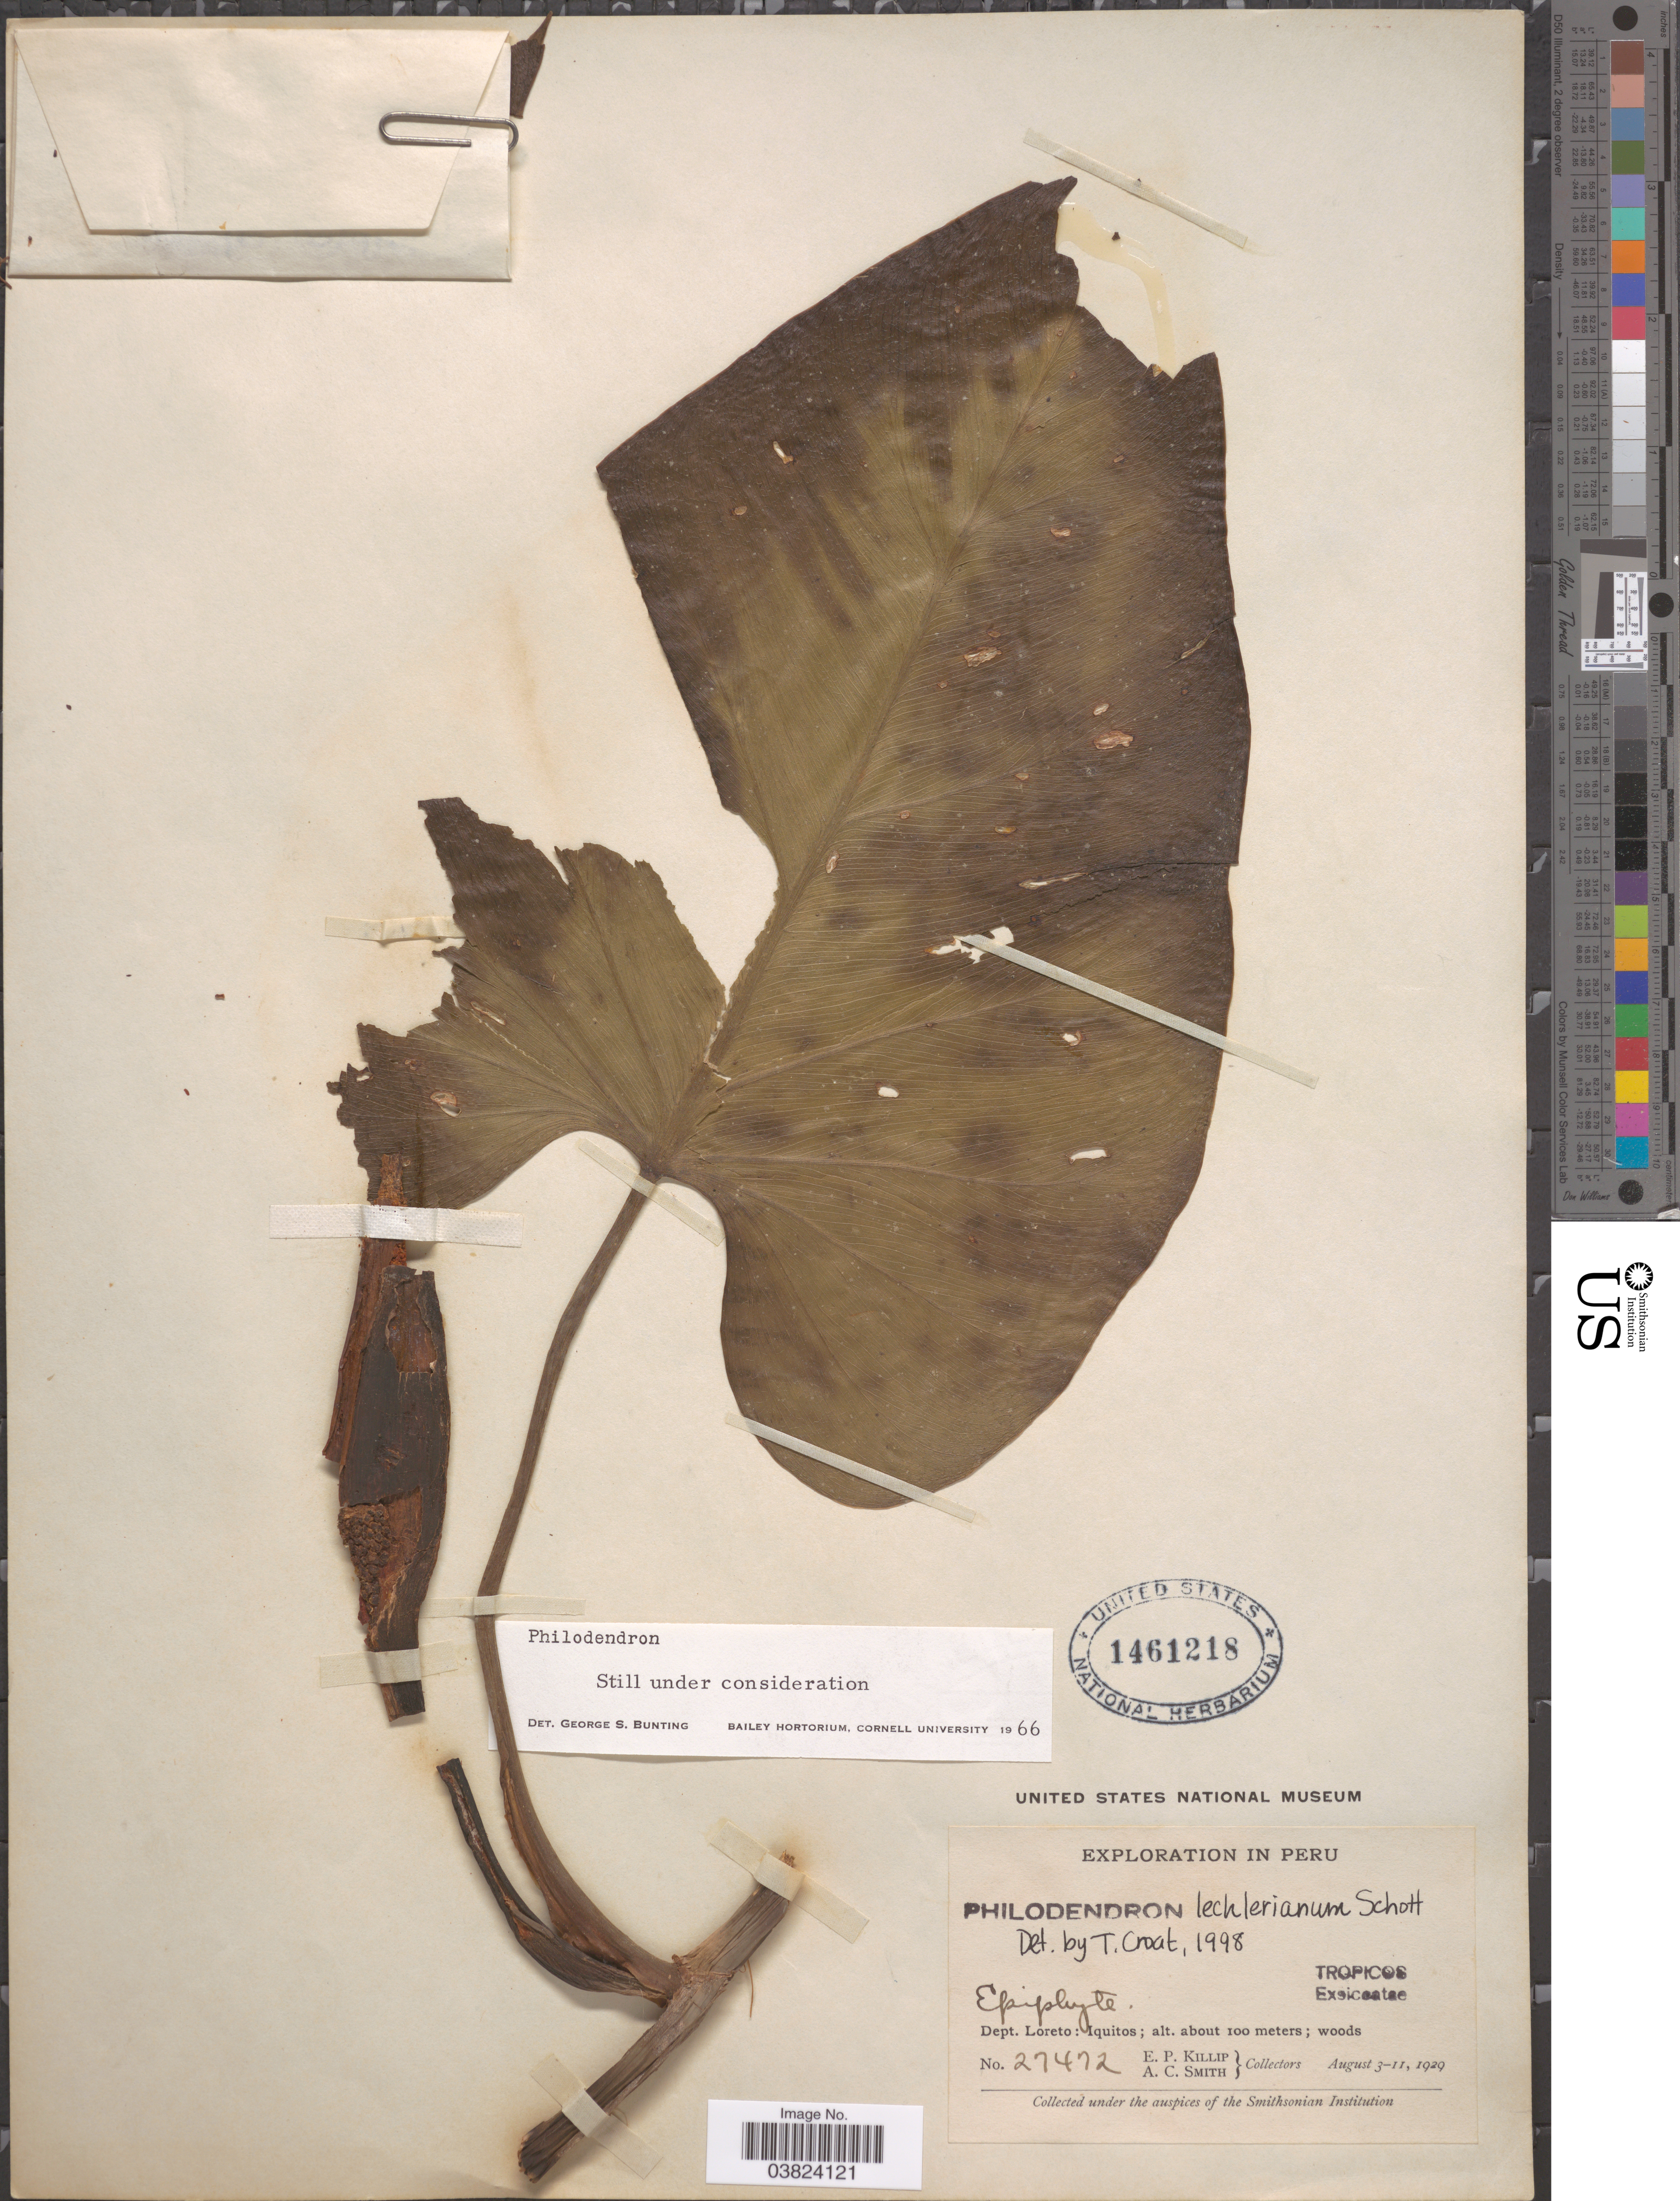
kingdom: Plantae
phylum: Tracheophyta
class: Liliopsida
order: Alismatales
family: Araceae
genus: Philodendron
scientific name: Philodendron lechlerianum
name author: Schott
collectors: E. P. Killip & A. C. Smith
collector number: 27472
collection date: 1929-08-03/1929-08-11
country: Peru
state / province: Loreto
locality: Dept. Loreto: Iquitos.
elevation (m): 100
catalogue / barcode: US 1461218